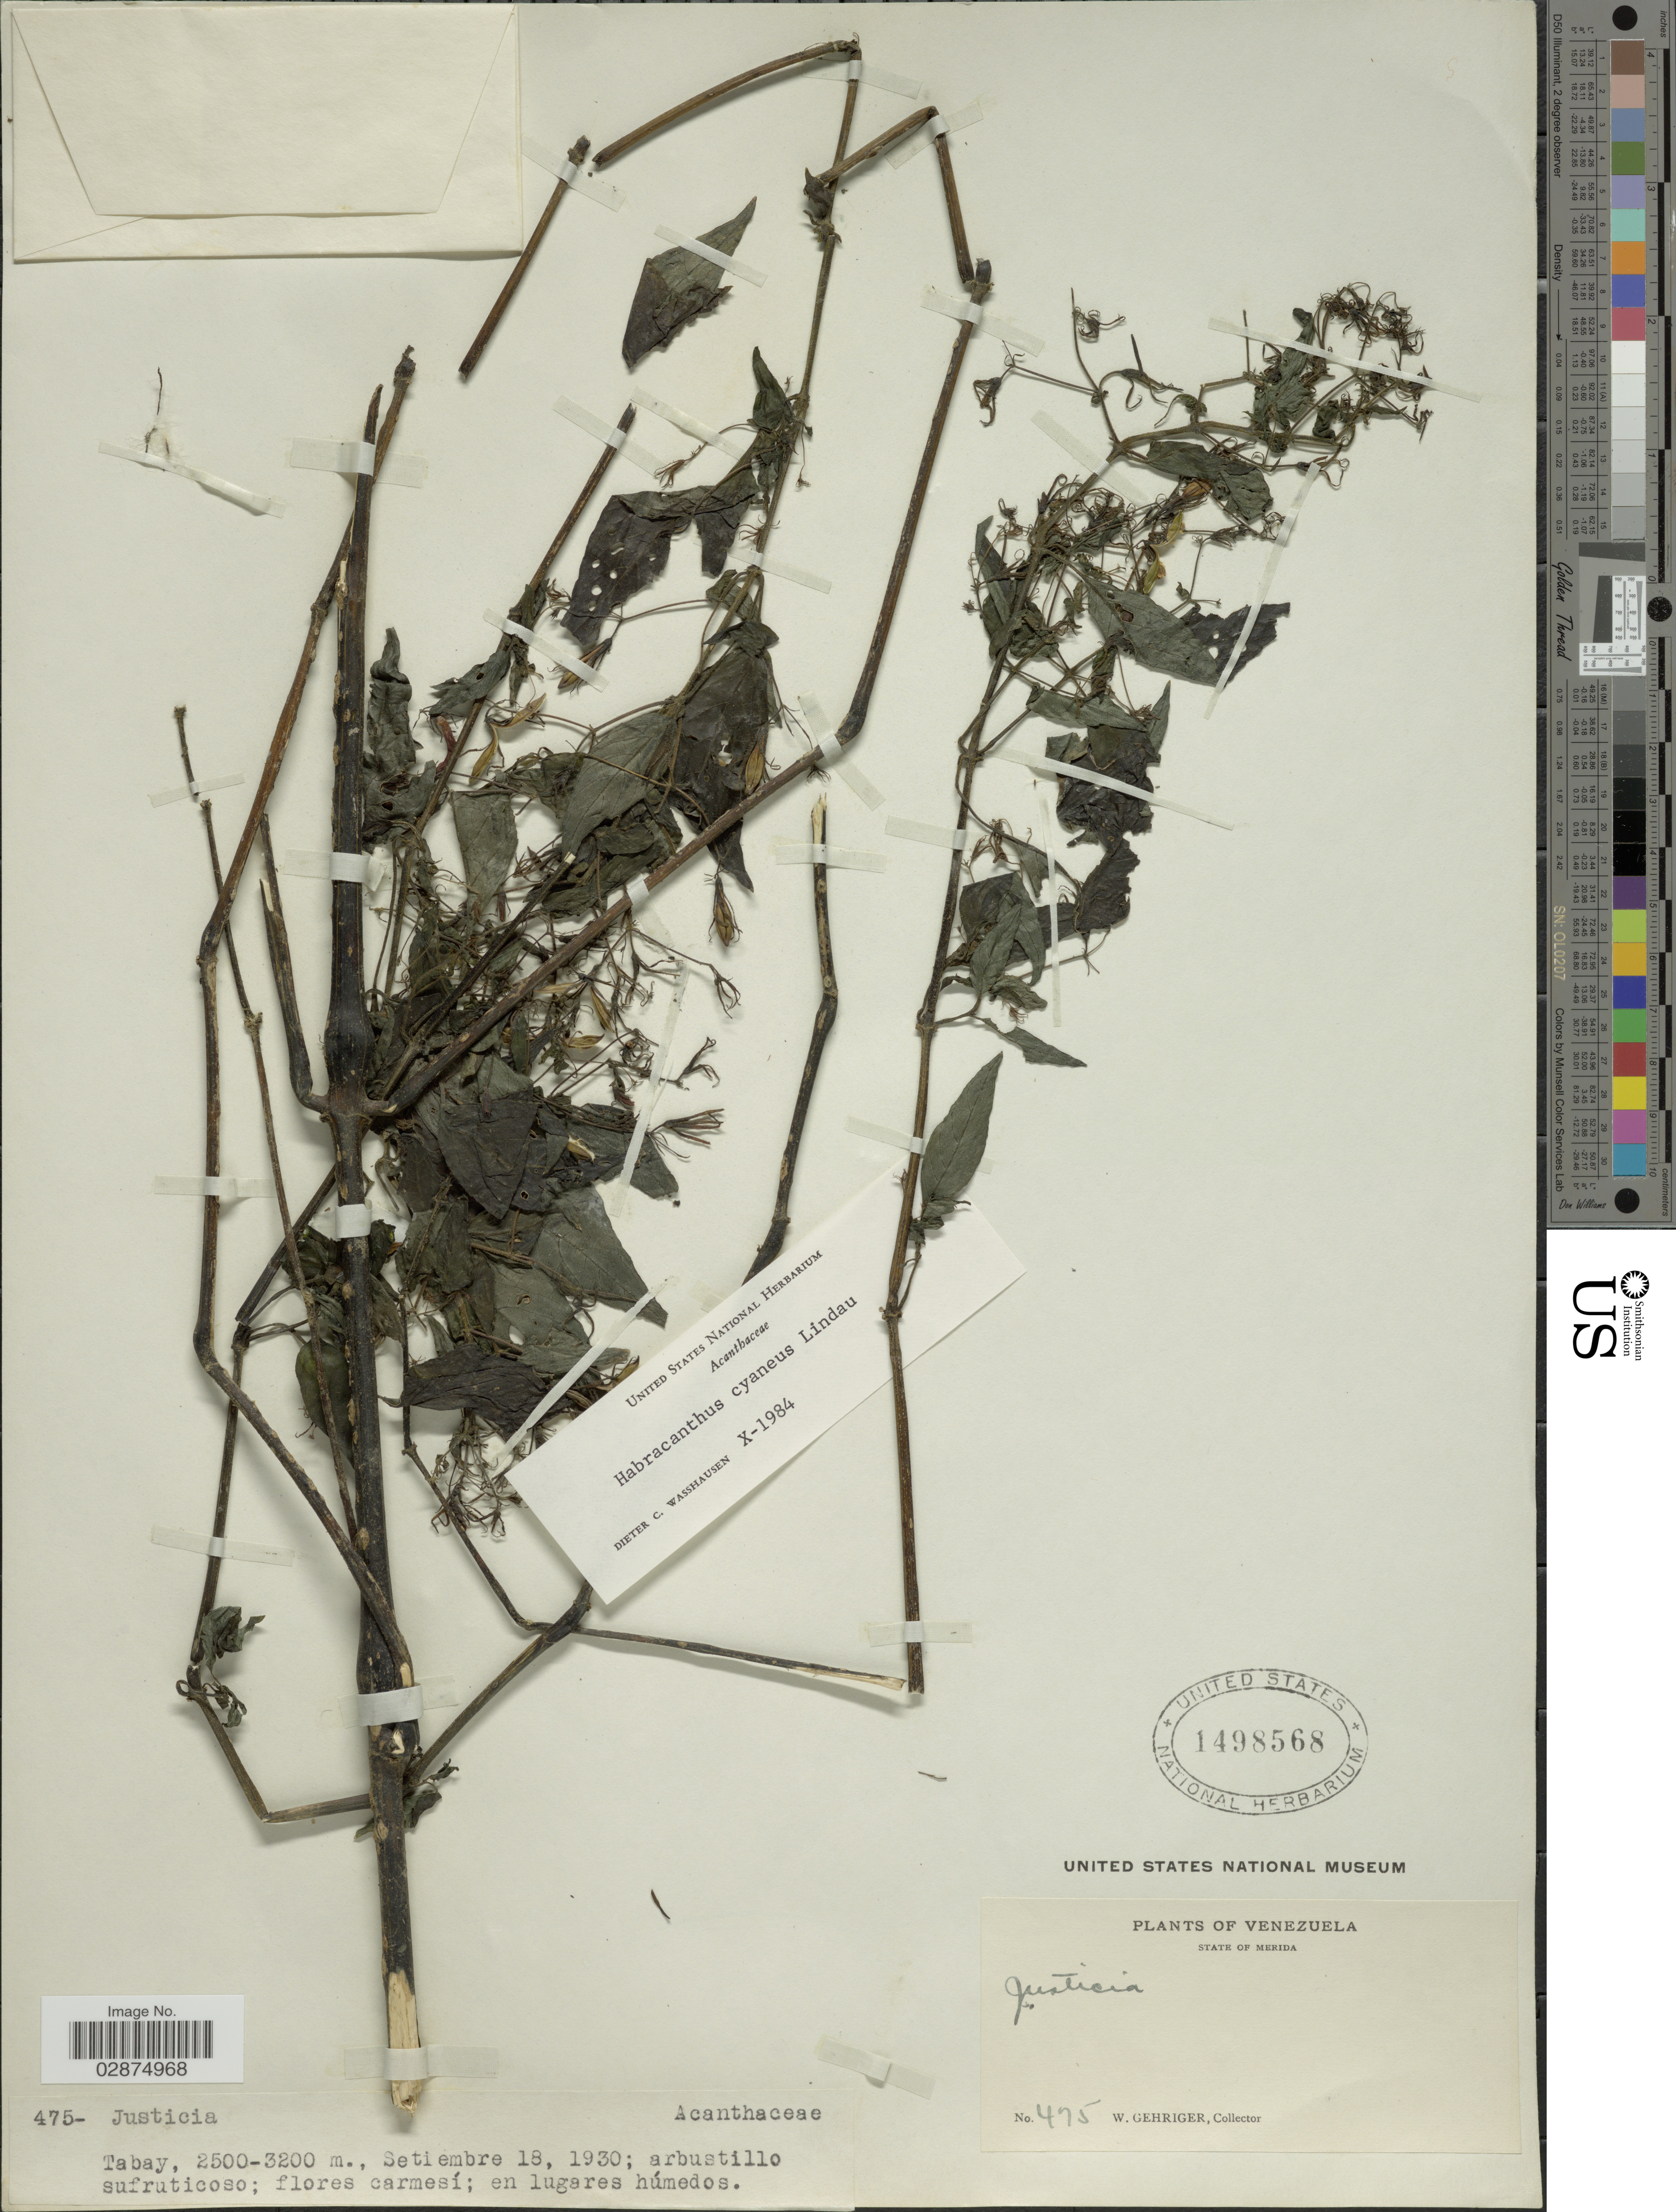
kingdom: Plantae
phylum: Tracheophyta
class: Magnoliopsida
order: Lamiales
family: Acanthaceae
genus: Habracanthus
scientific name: Habracanthus cyaneus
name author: Lindau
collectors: W. Gehriger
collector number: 475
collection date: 1930-09-18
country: Venezuela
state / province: Mérida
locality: State of Merida. Tabay.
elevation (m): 2500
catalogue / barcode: US 1498568